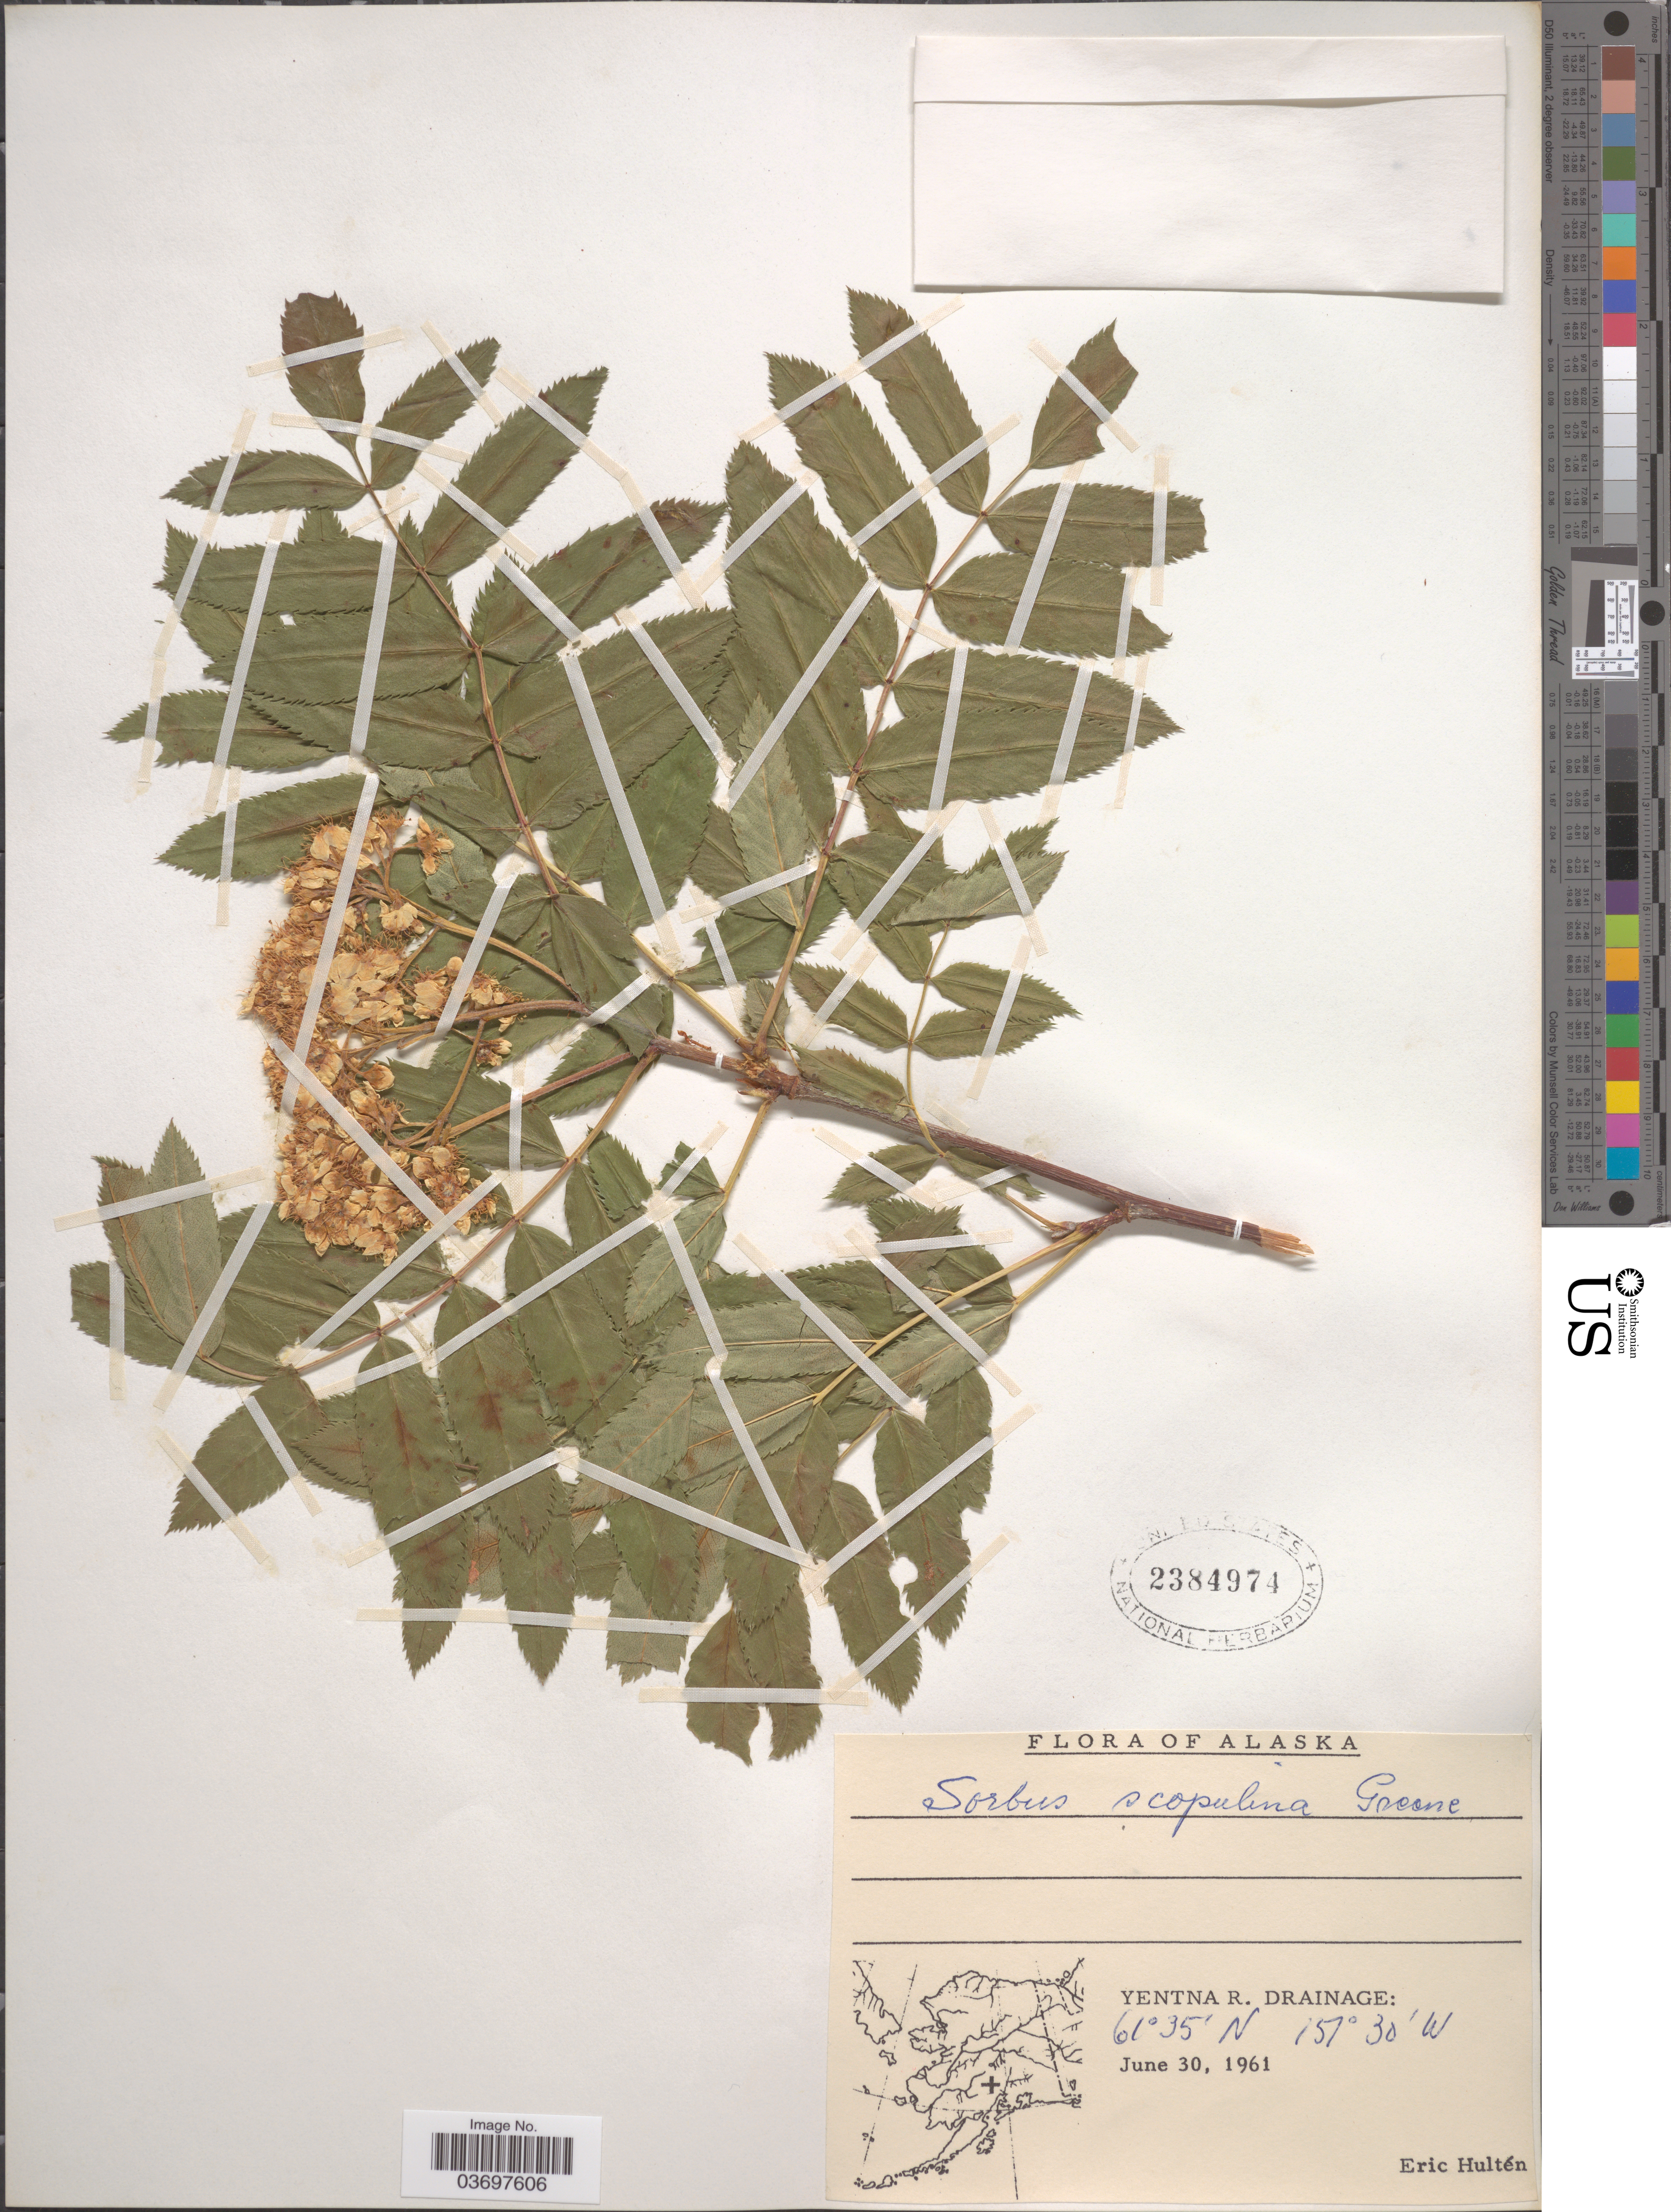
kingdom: Plantae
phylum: Tracheophyta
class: Magnoliopsida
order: Rosales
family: Rosaceae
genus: Sorbus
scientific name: Sorbus scopulina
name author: Greene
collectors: E. G. Hultén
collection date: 1961-06-30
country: United States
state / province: Alaska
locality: Yentna R. Drainage.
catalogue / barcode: US 2384974